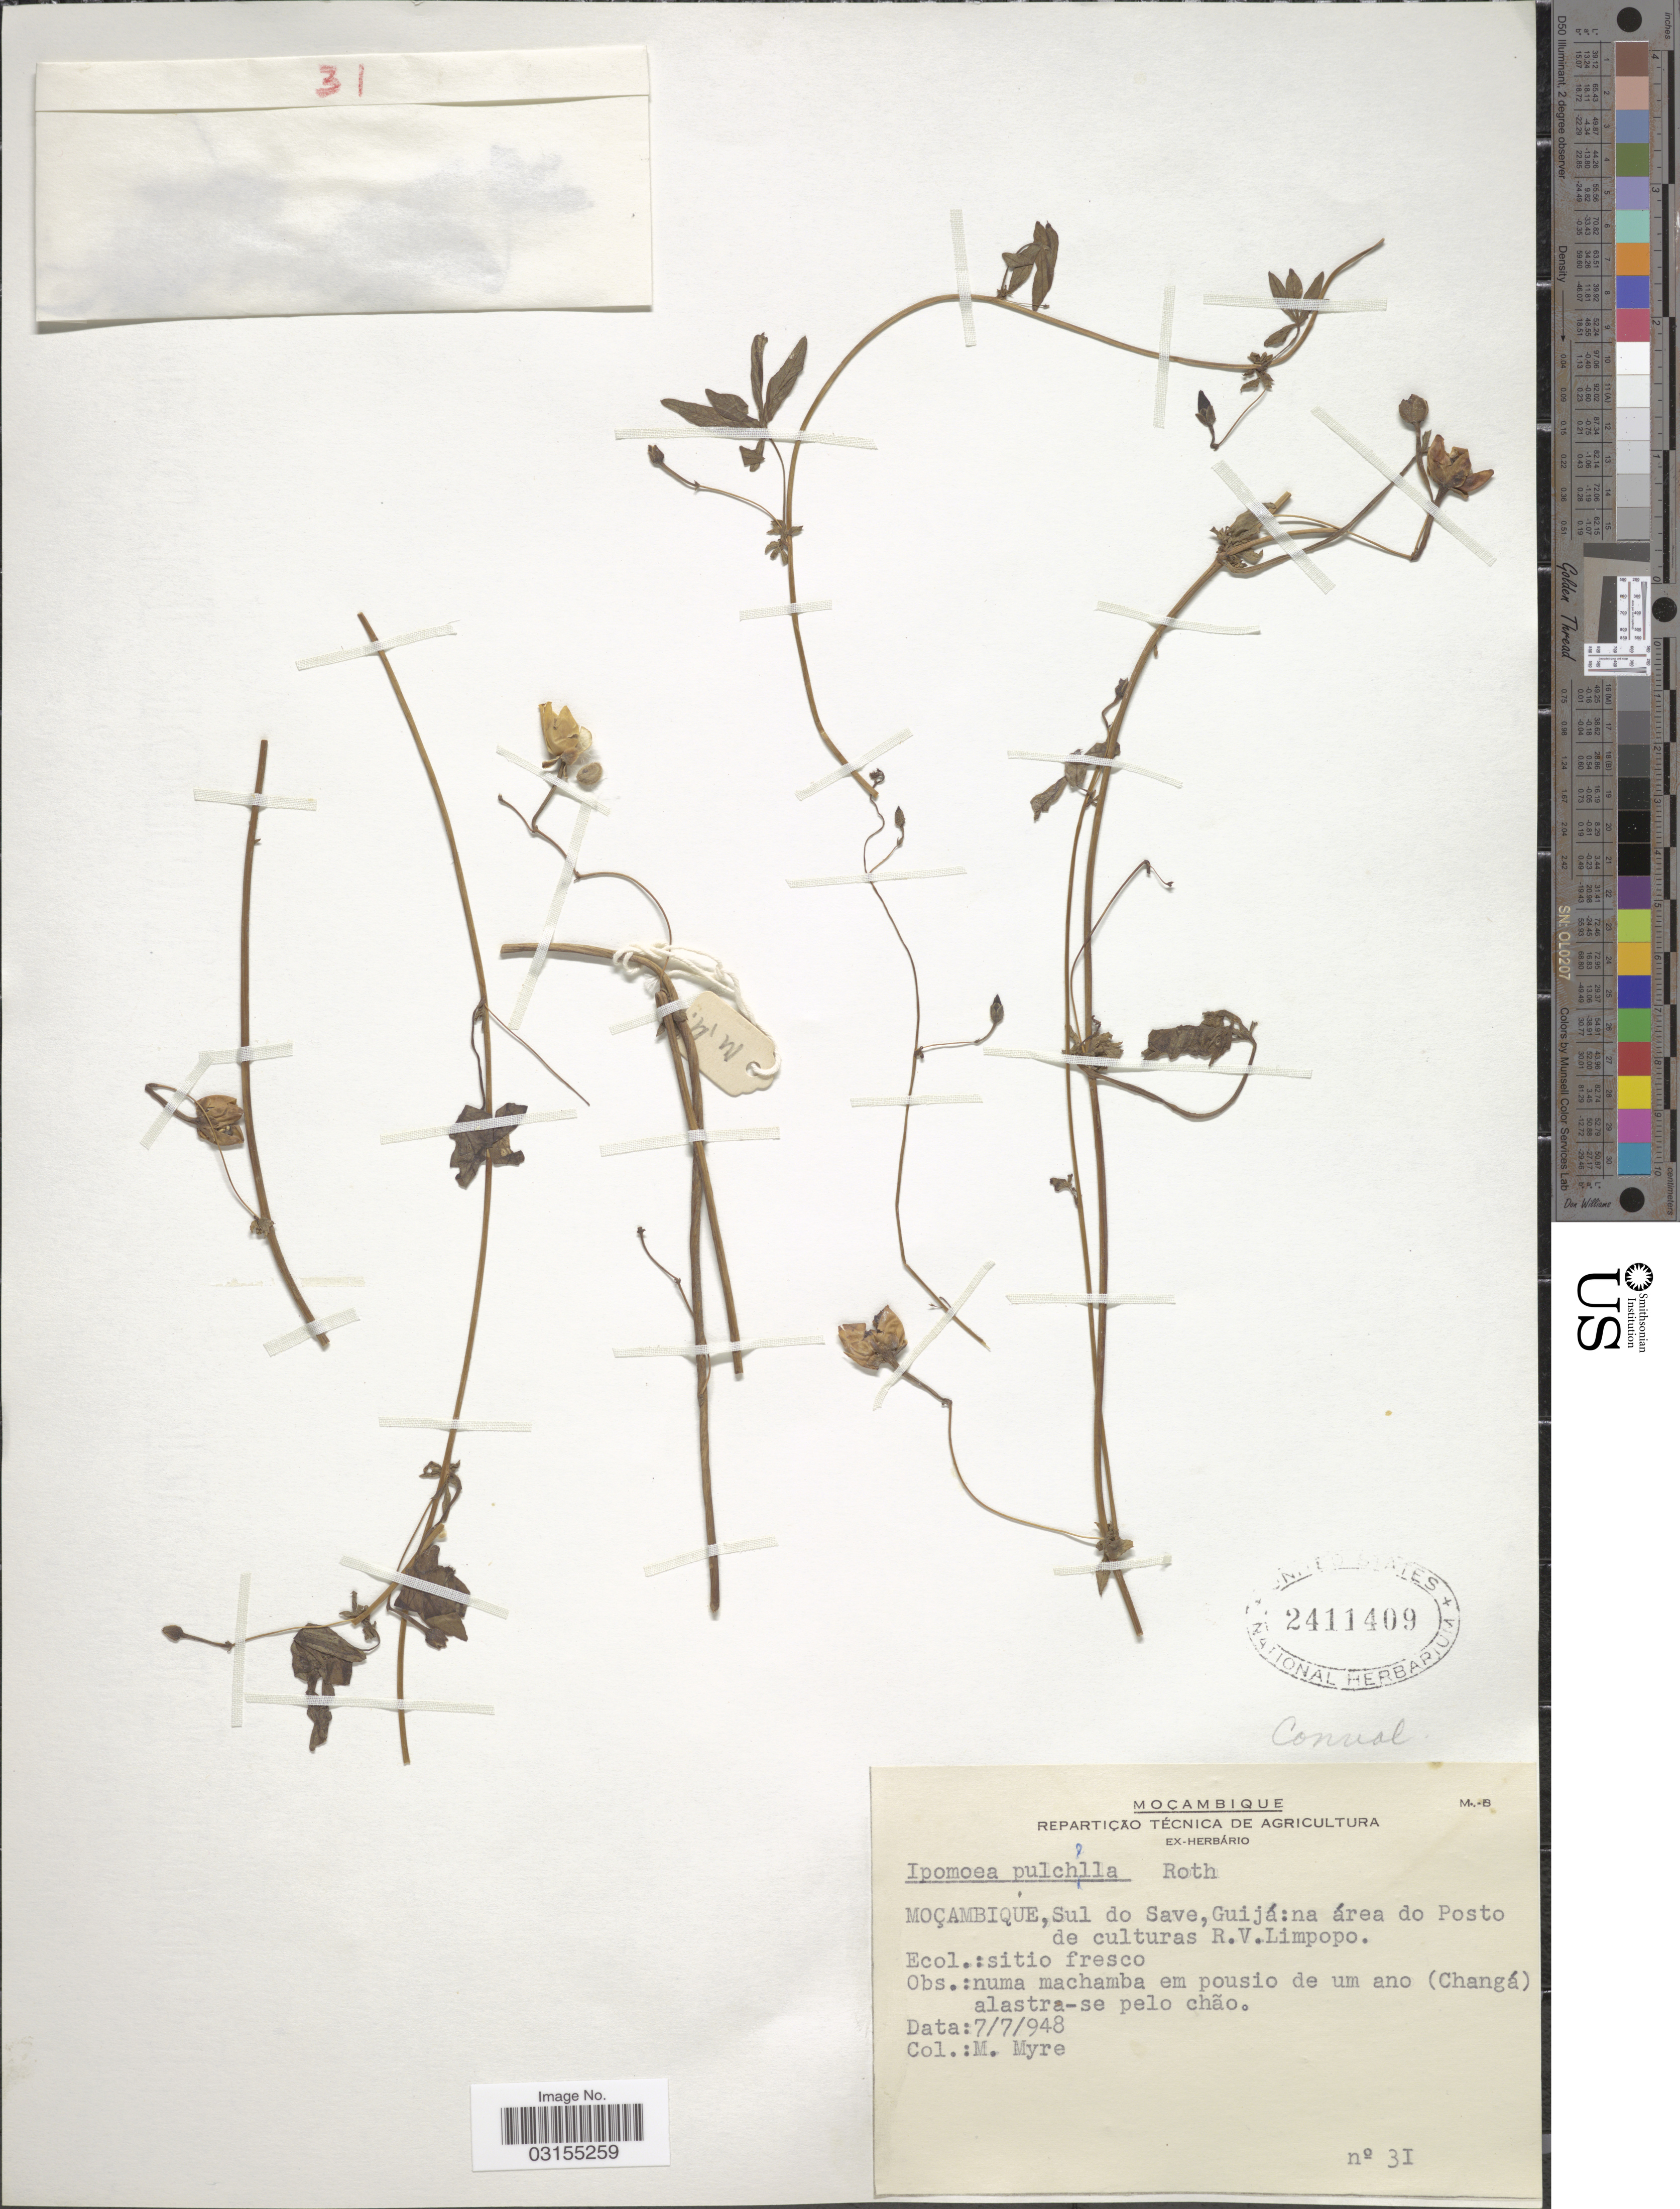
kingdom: Plantae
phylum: Tracheophyta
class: Magnoliopsida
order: Solanales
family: Convolvulaceae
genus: Ipomoea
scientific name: Ipomoea pulchella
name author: A. Roth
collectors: Myre, M.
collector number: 31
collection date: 1948-07-07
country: Mozambique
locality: Moçambique, Sul do Save, Guijá:na área do Posto de culturas R. V. Limpopo.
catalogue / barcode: US 2411409